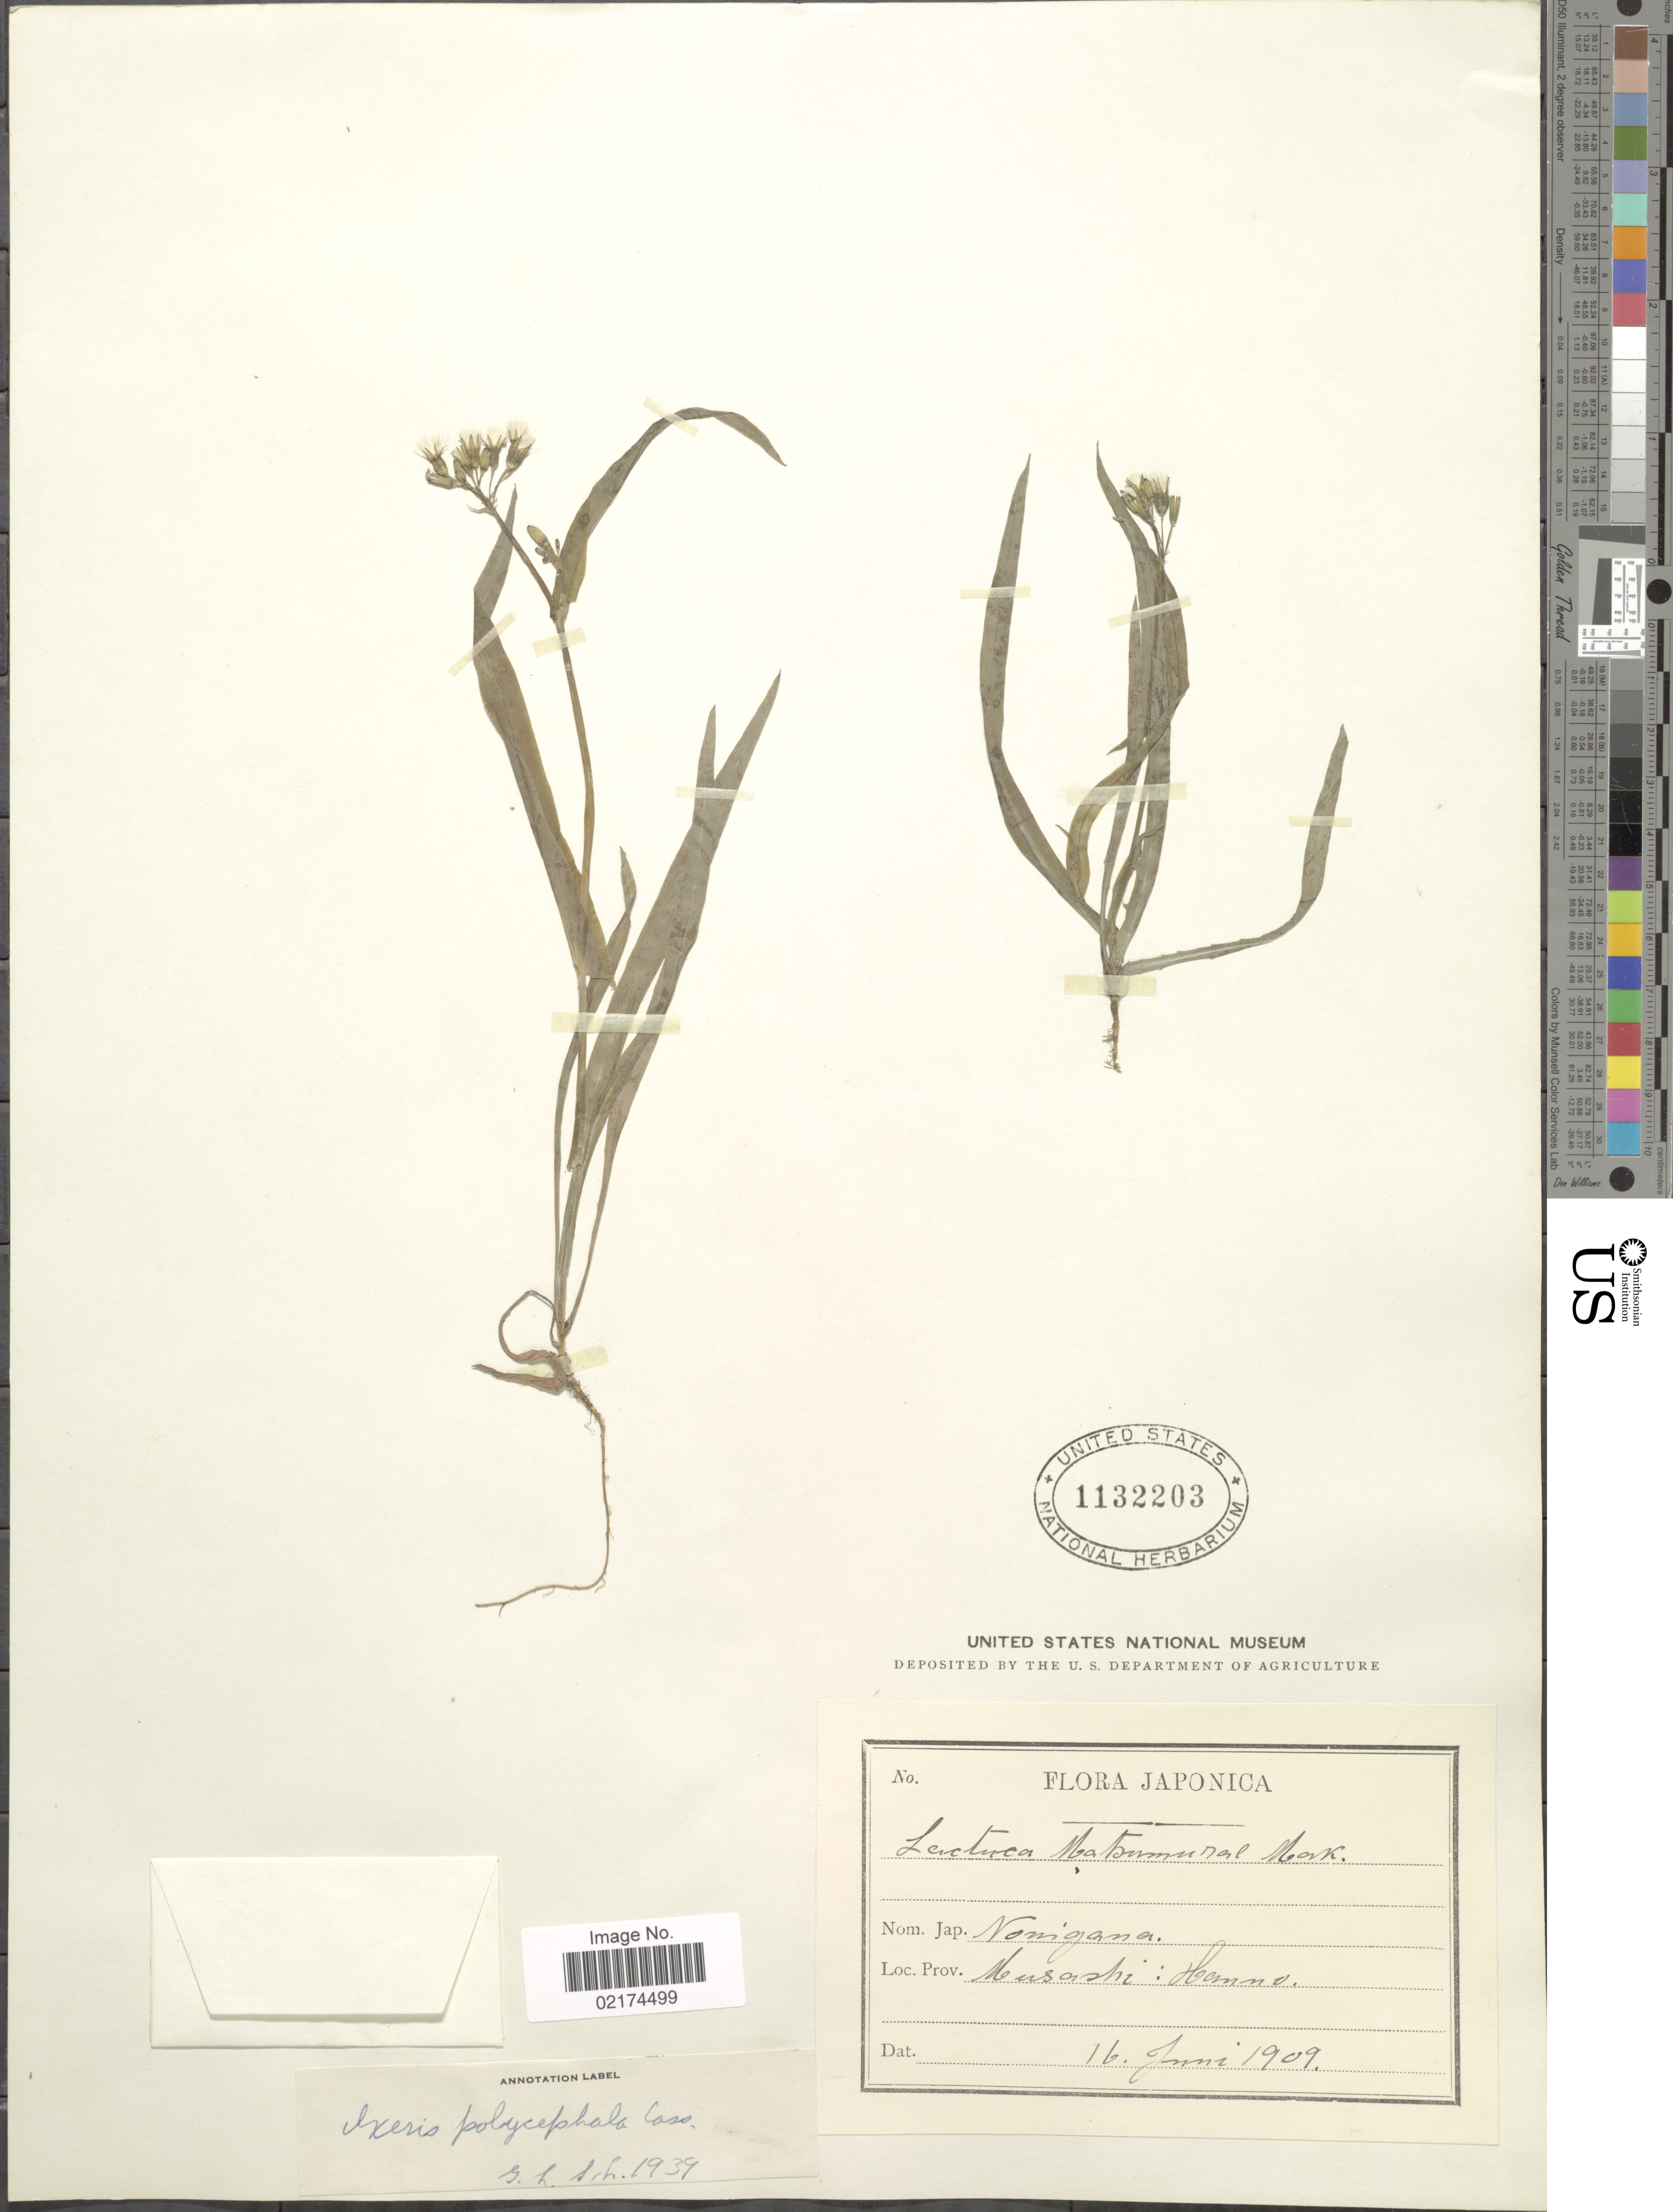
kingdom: Plantae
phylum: Tracheophyta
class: Magnoliopsida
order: Asterales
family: Asteraceae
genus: Ixeris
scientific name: Ixeris polycephala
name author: Cass. ex DC.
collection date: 1909-06-16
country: Japan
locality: Musashi, Hannō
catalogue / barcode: US 1132203